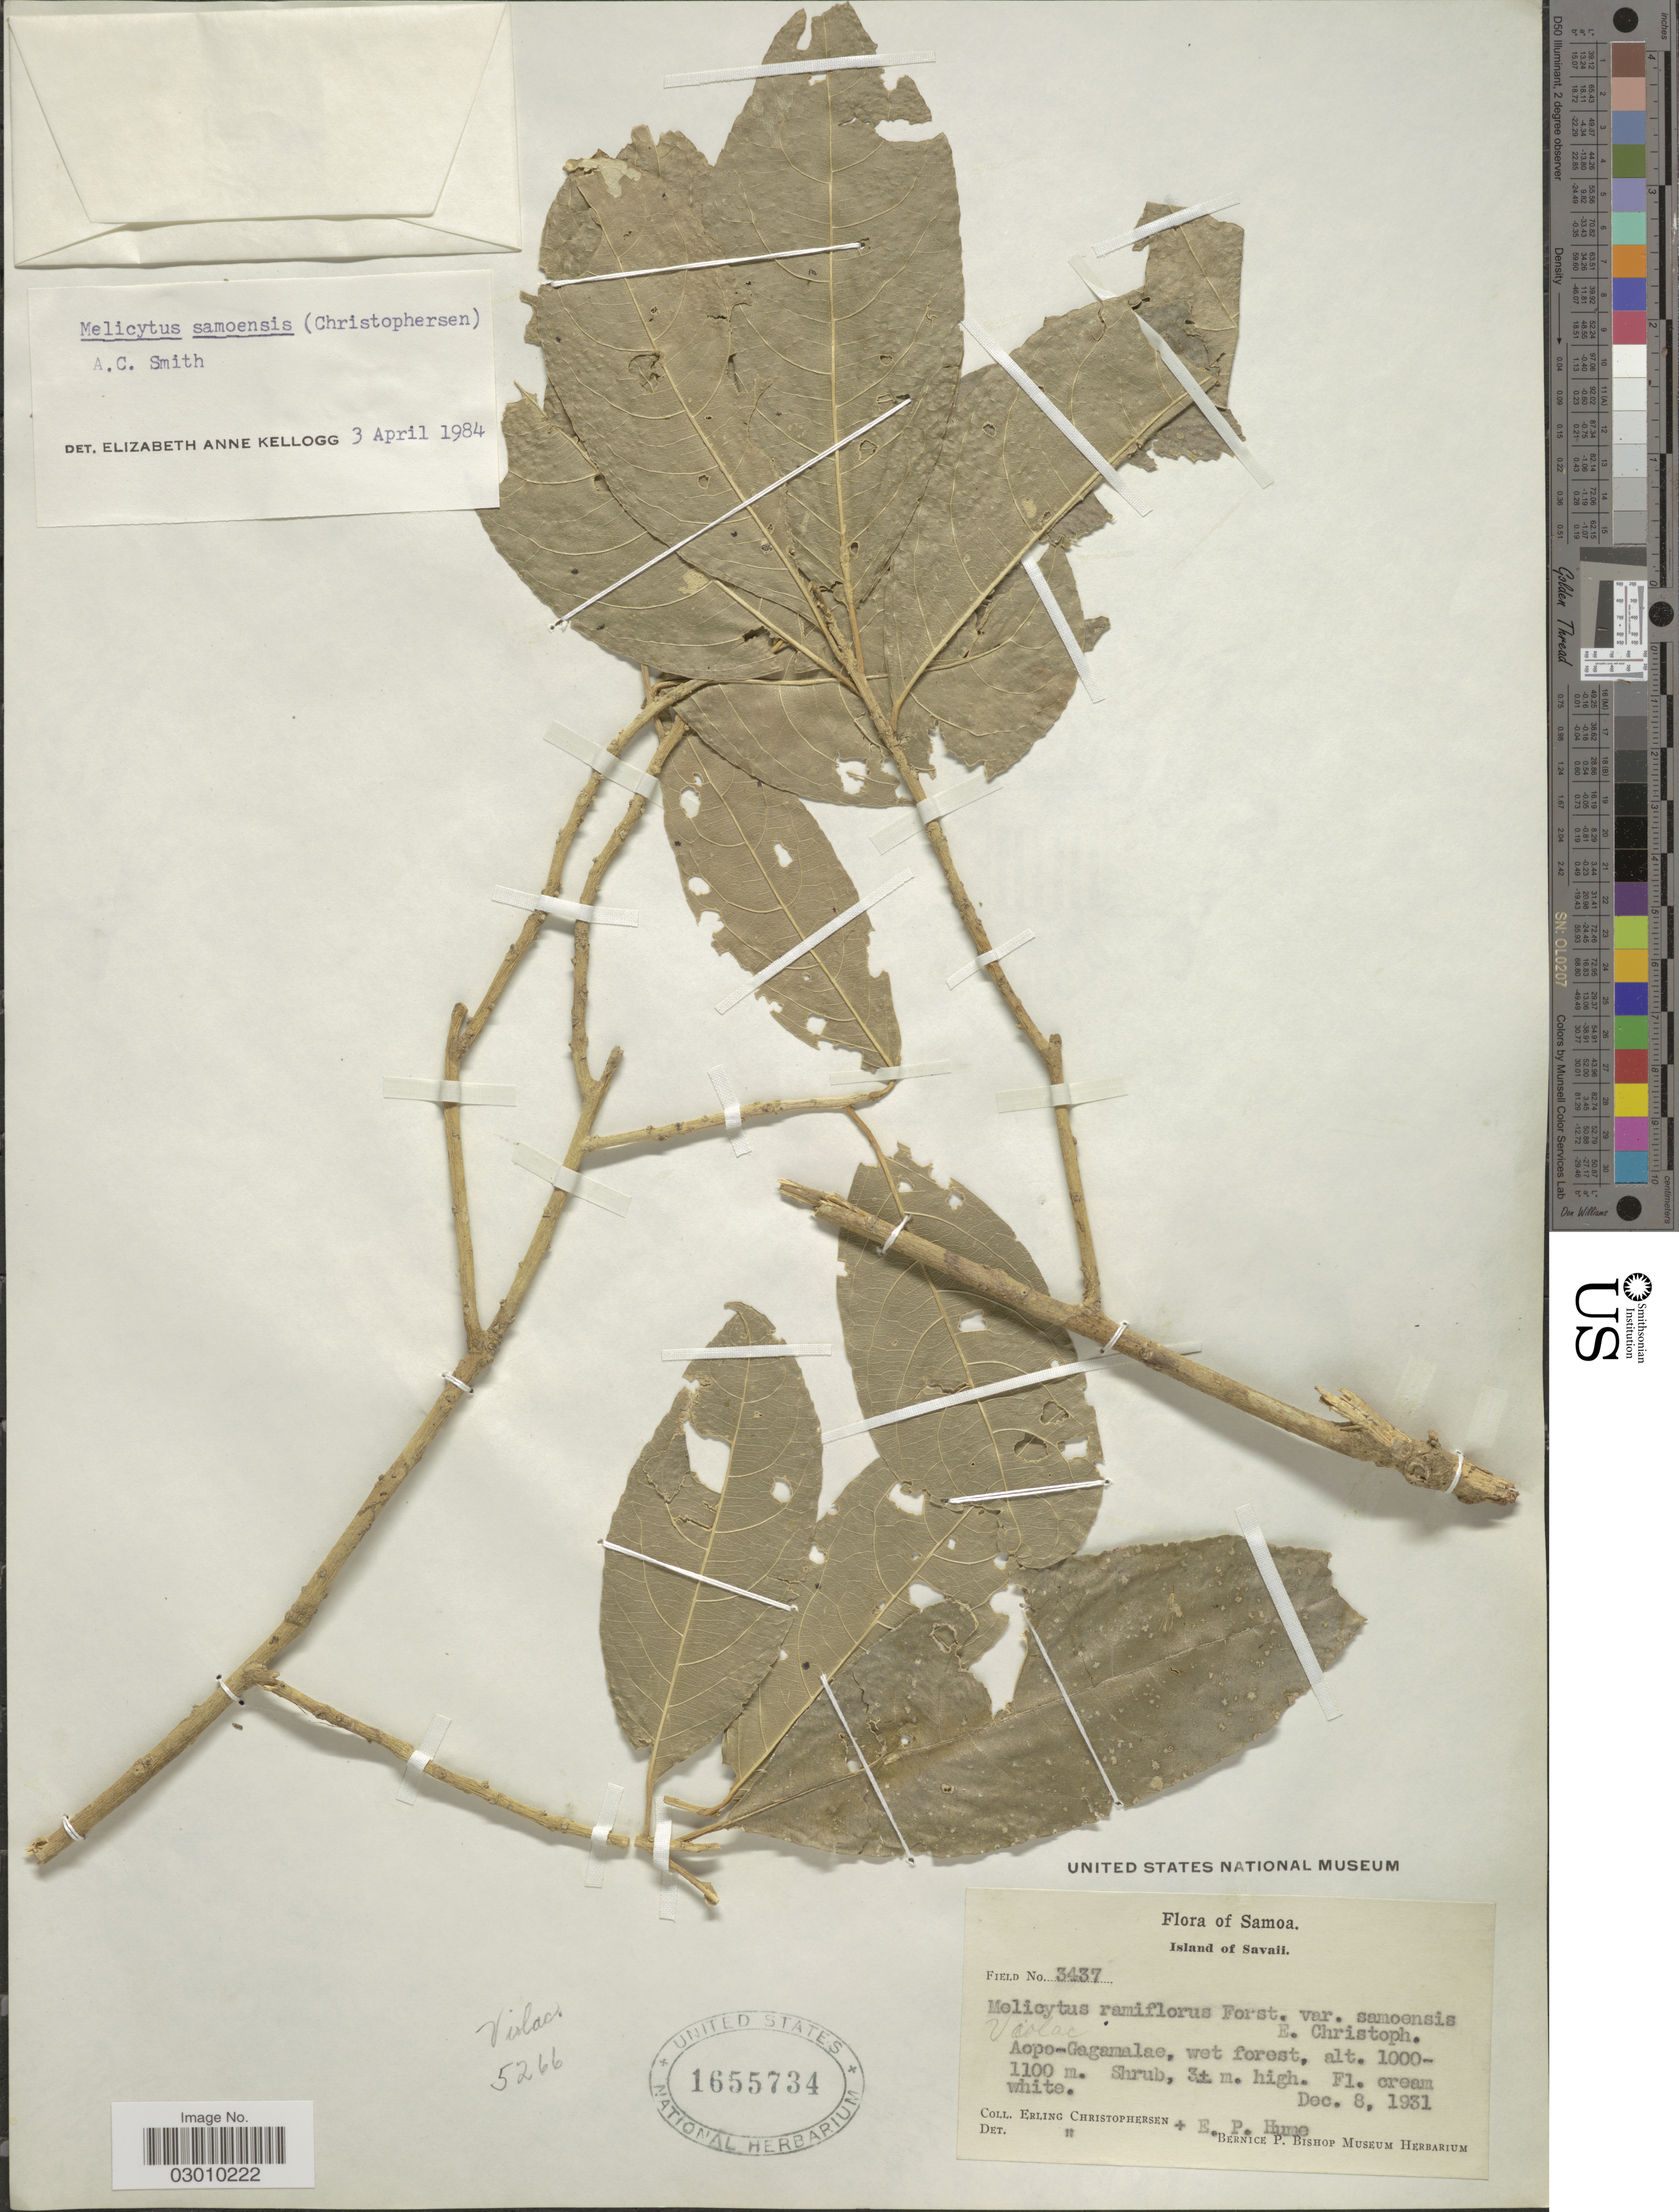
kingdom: Plantae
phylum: Tracheophyta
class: Magnoliopsida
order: Malpighiales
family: Violaceae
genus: Melicytus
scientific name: Melicytus samoensis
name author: (Christoph.) A.C. Sm.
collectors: E. Christophersen & E. P. Hume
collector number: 3437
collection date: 1931-12-08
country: Samoa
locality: Samoa. Island of Savaii.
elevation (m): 1000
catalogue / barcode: US 1655734